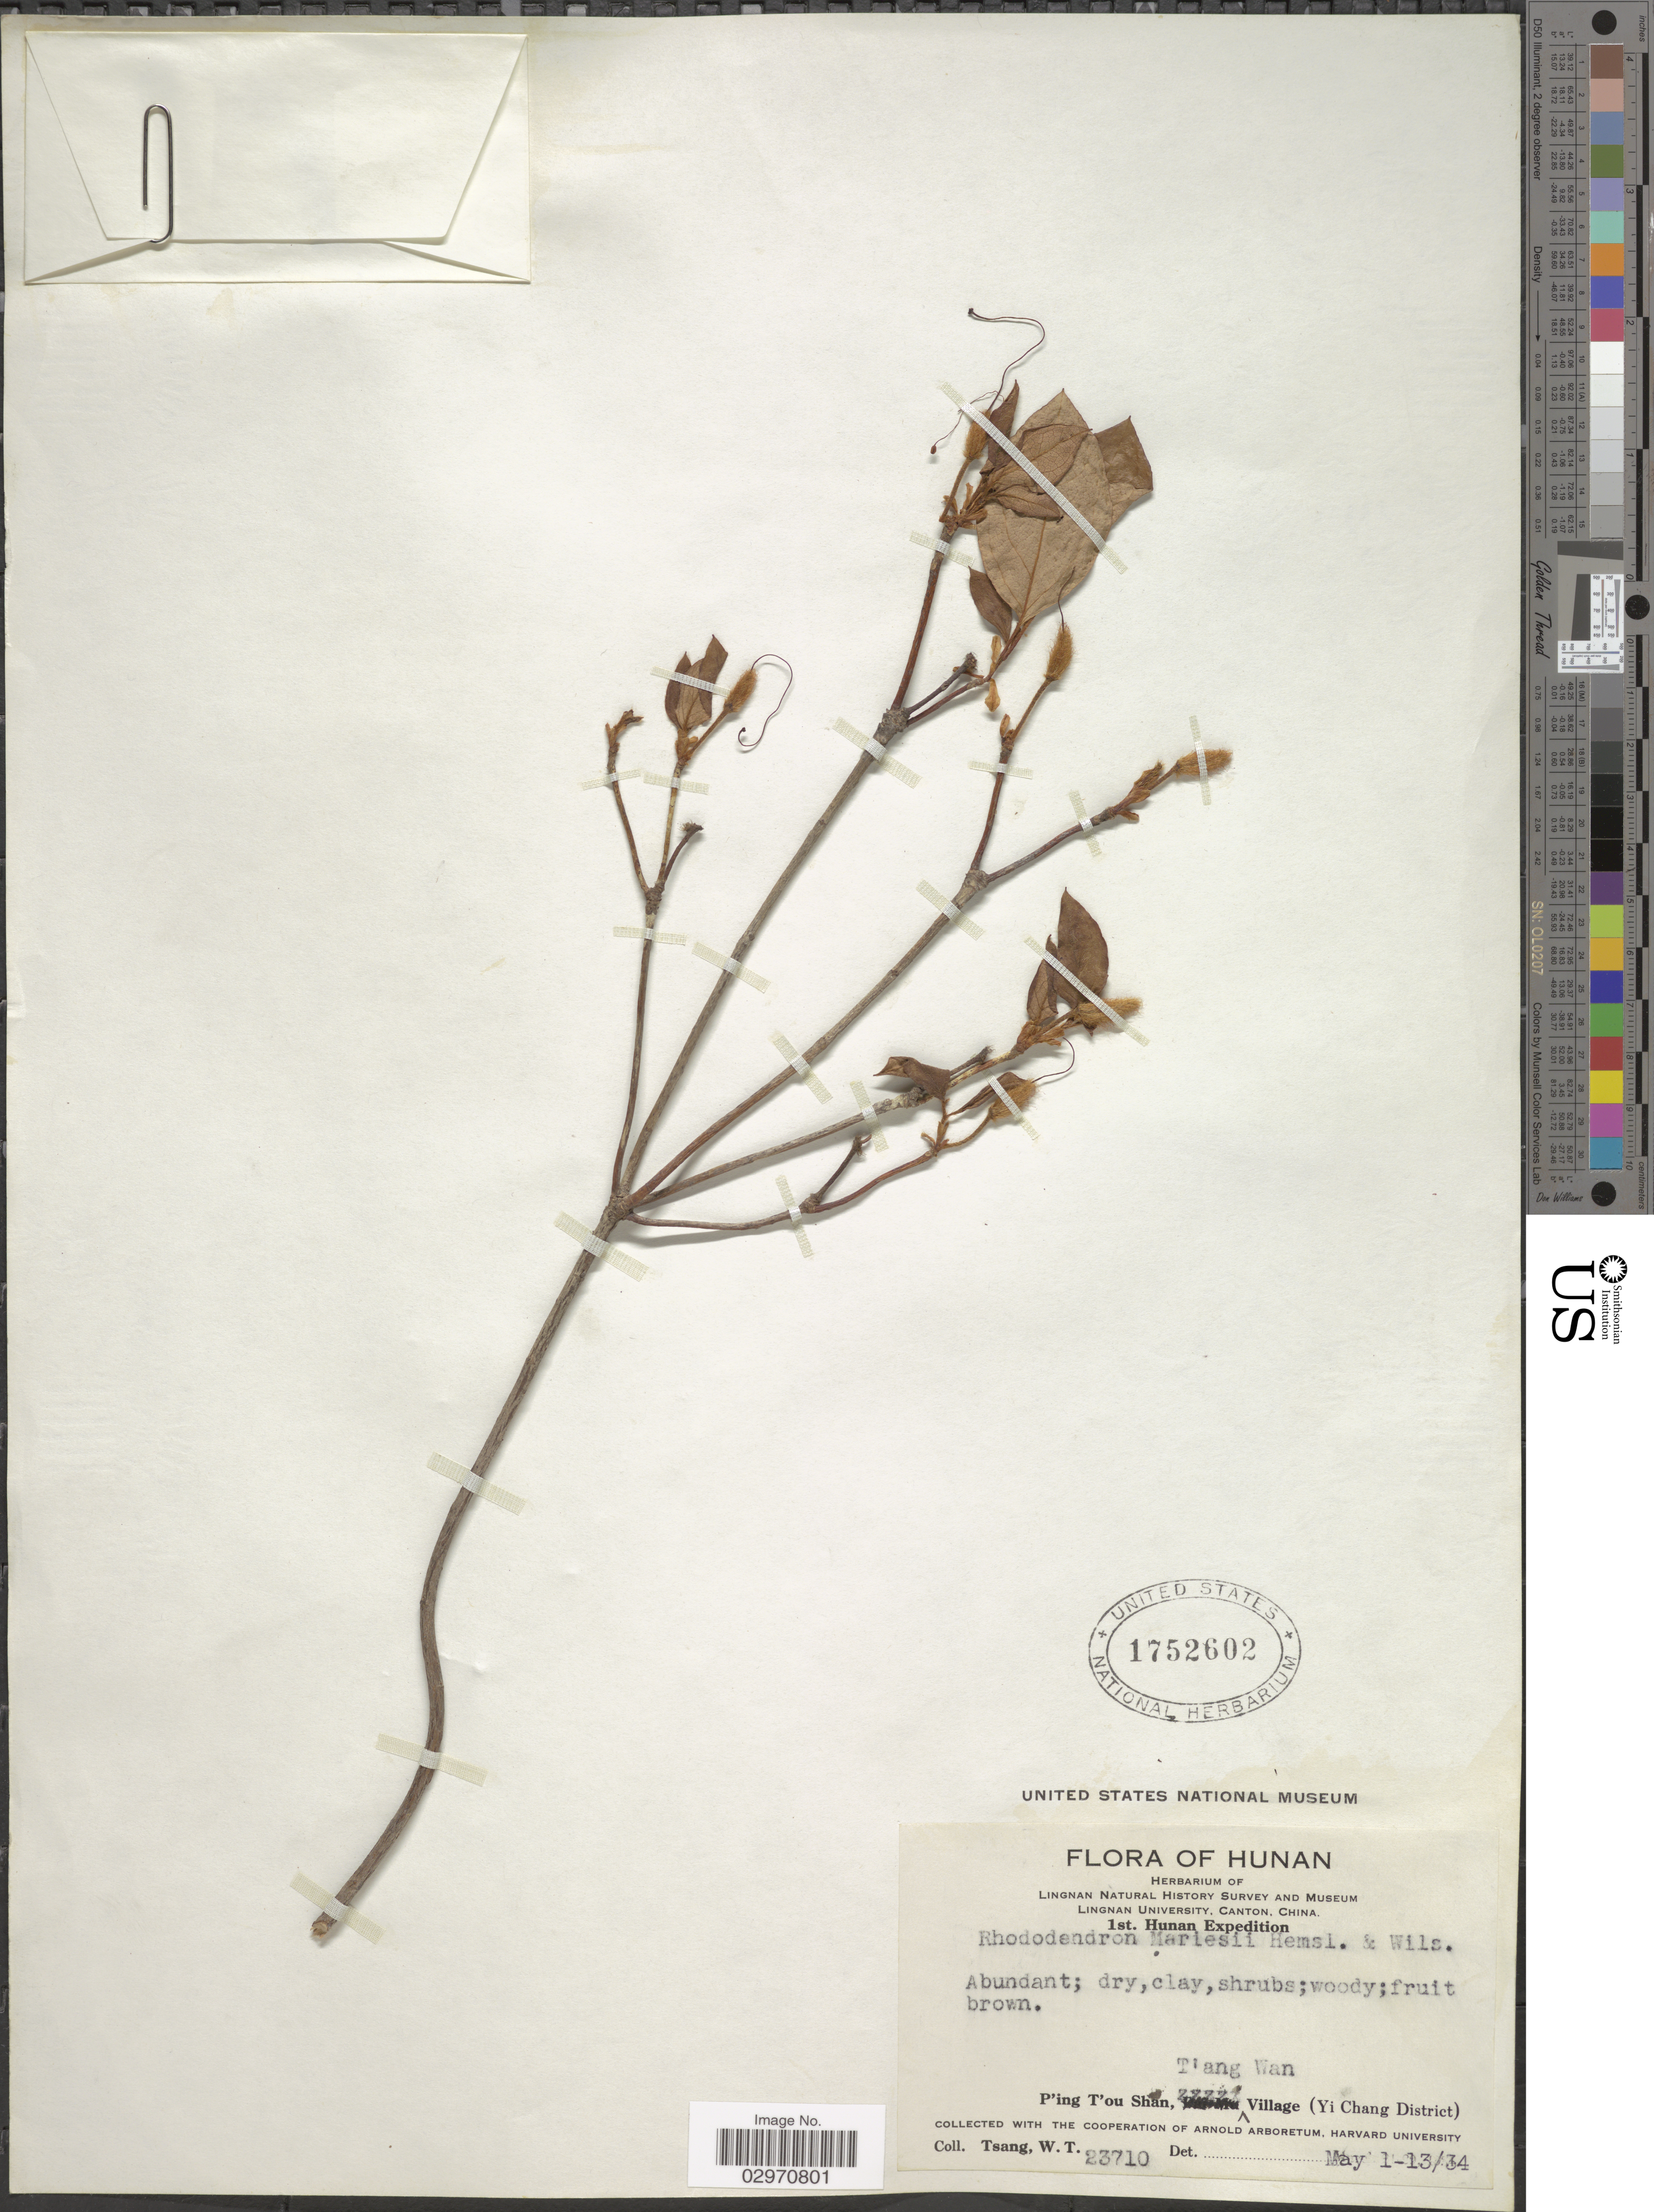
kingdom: Plantae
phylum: Tracheophyta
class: Magnoliopsida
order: Ericales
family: Ericaceae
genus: Rhododendron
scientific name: Rhododendron farrerae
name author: Sweet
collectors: W. T. Tsang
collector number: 23710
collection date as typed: Transcribed d/m/y: 1/5/34 to 13/5/34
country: China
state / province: Hunan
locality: P'ing T'ou Shan, T'ang Wang Village (Yi Chang District).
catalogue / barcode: US 1752602